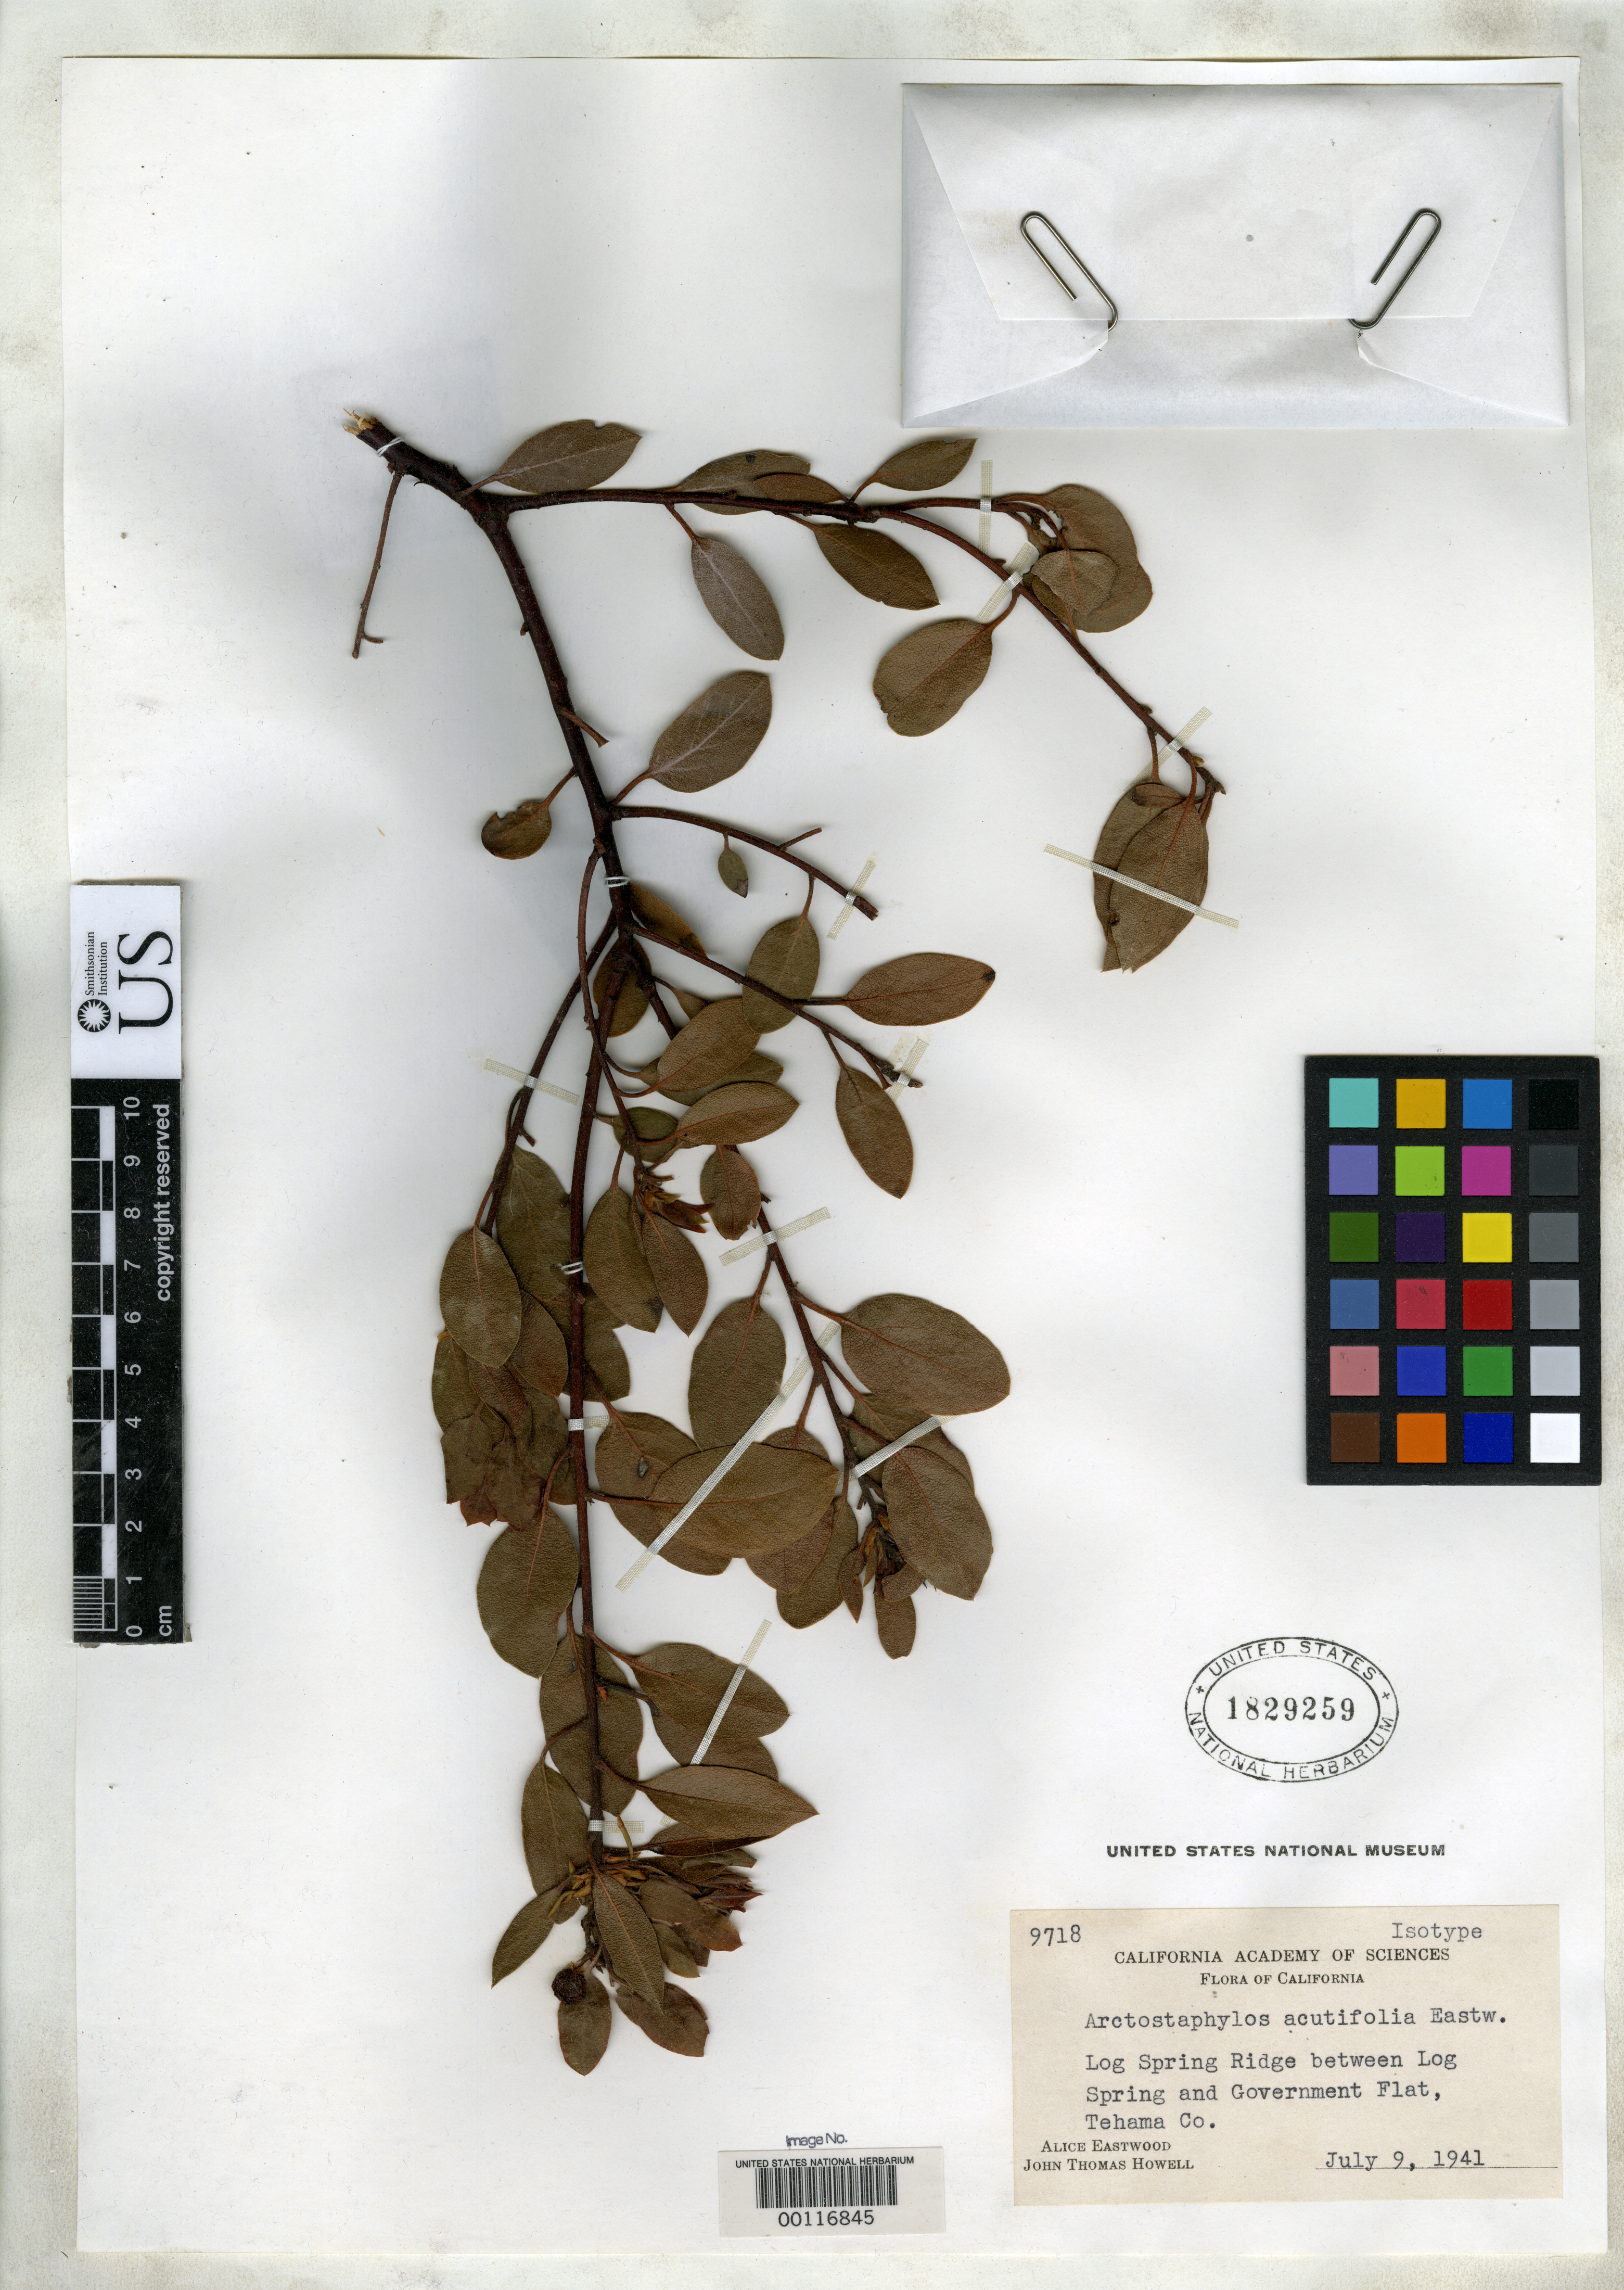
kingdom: Plantae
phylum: Tracheophyta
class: Magnoliopsida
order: Ericales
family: Ericaceae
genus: Arctostaphylos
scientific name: Arctostaphylos acutifolia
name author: Eastw.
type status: Isotype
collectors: A. Eastwood & J. T. Howell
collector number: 9718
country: United States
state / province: California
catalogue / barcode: US 1829259